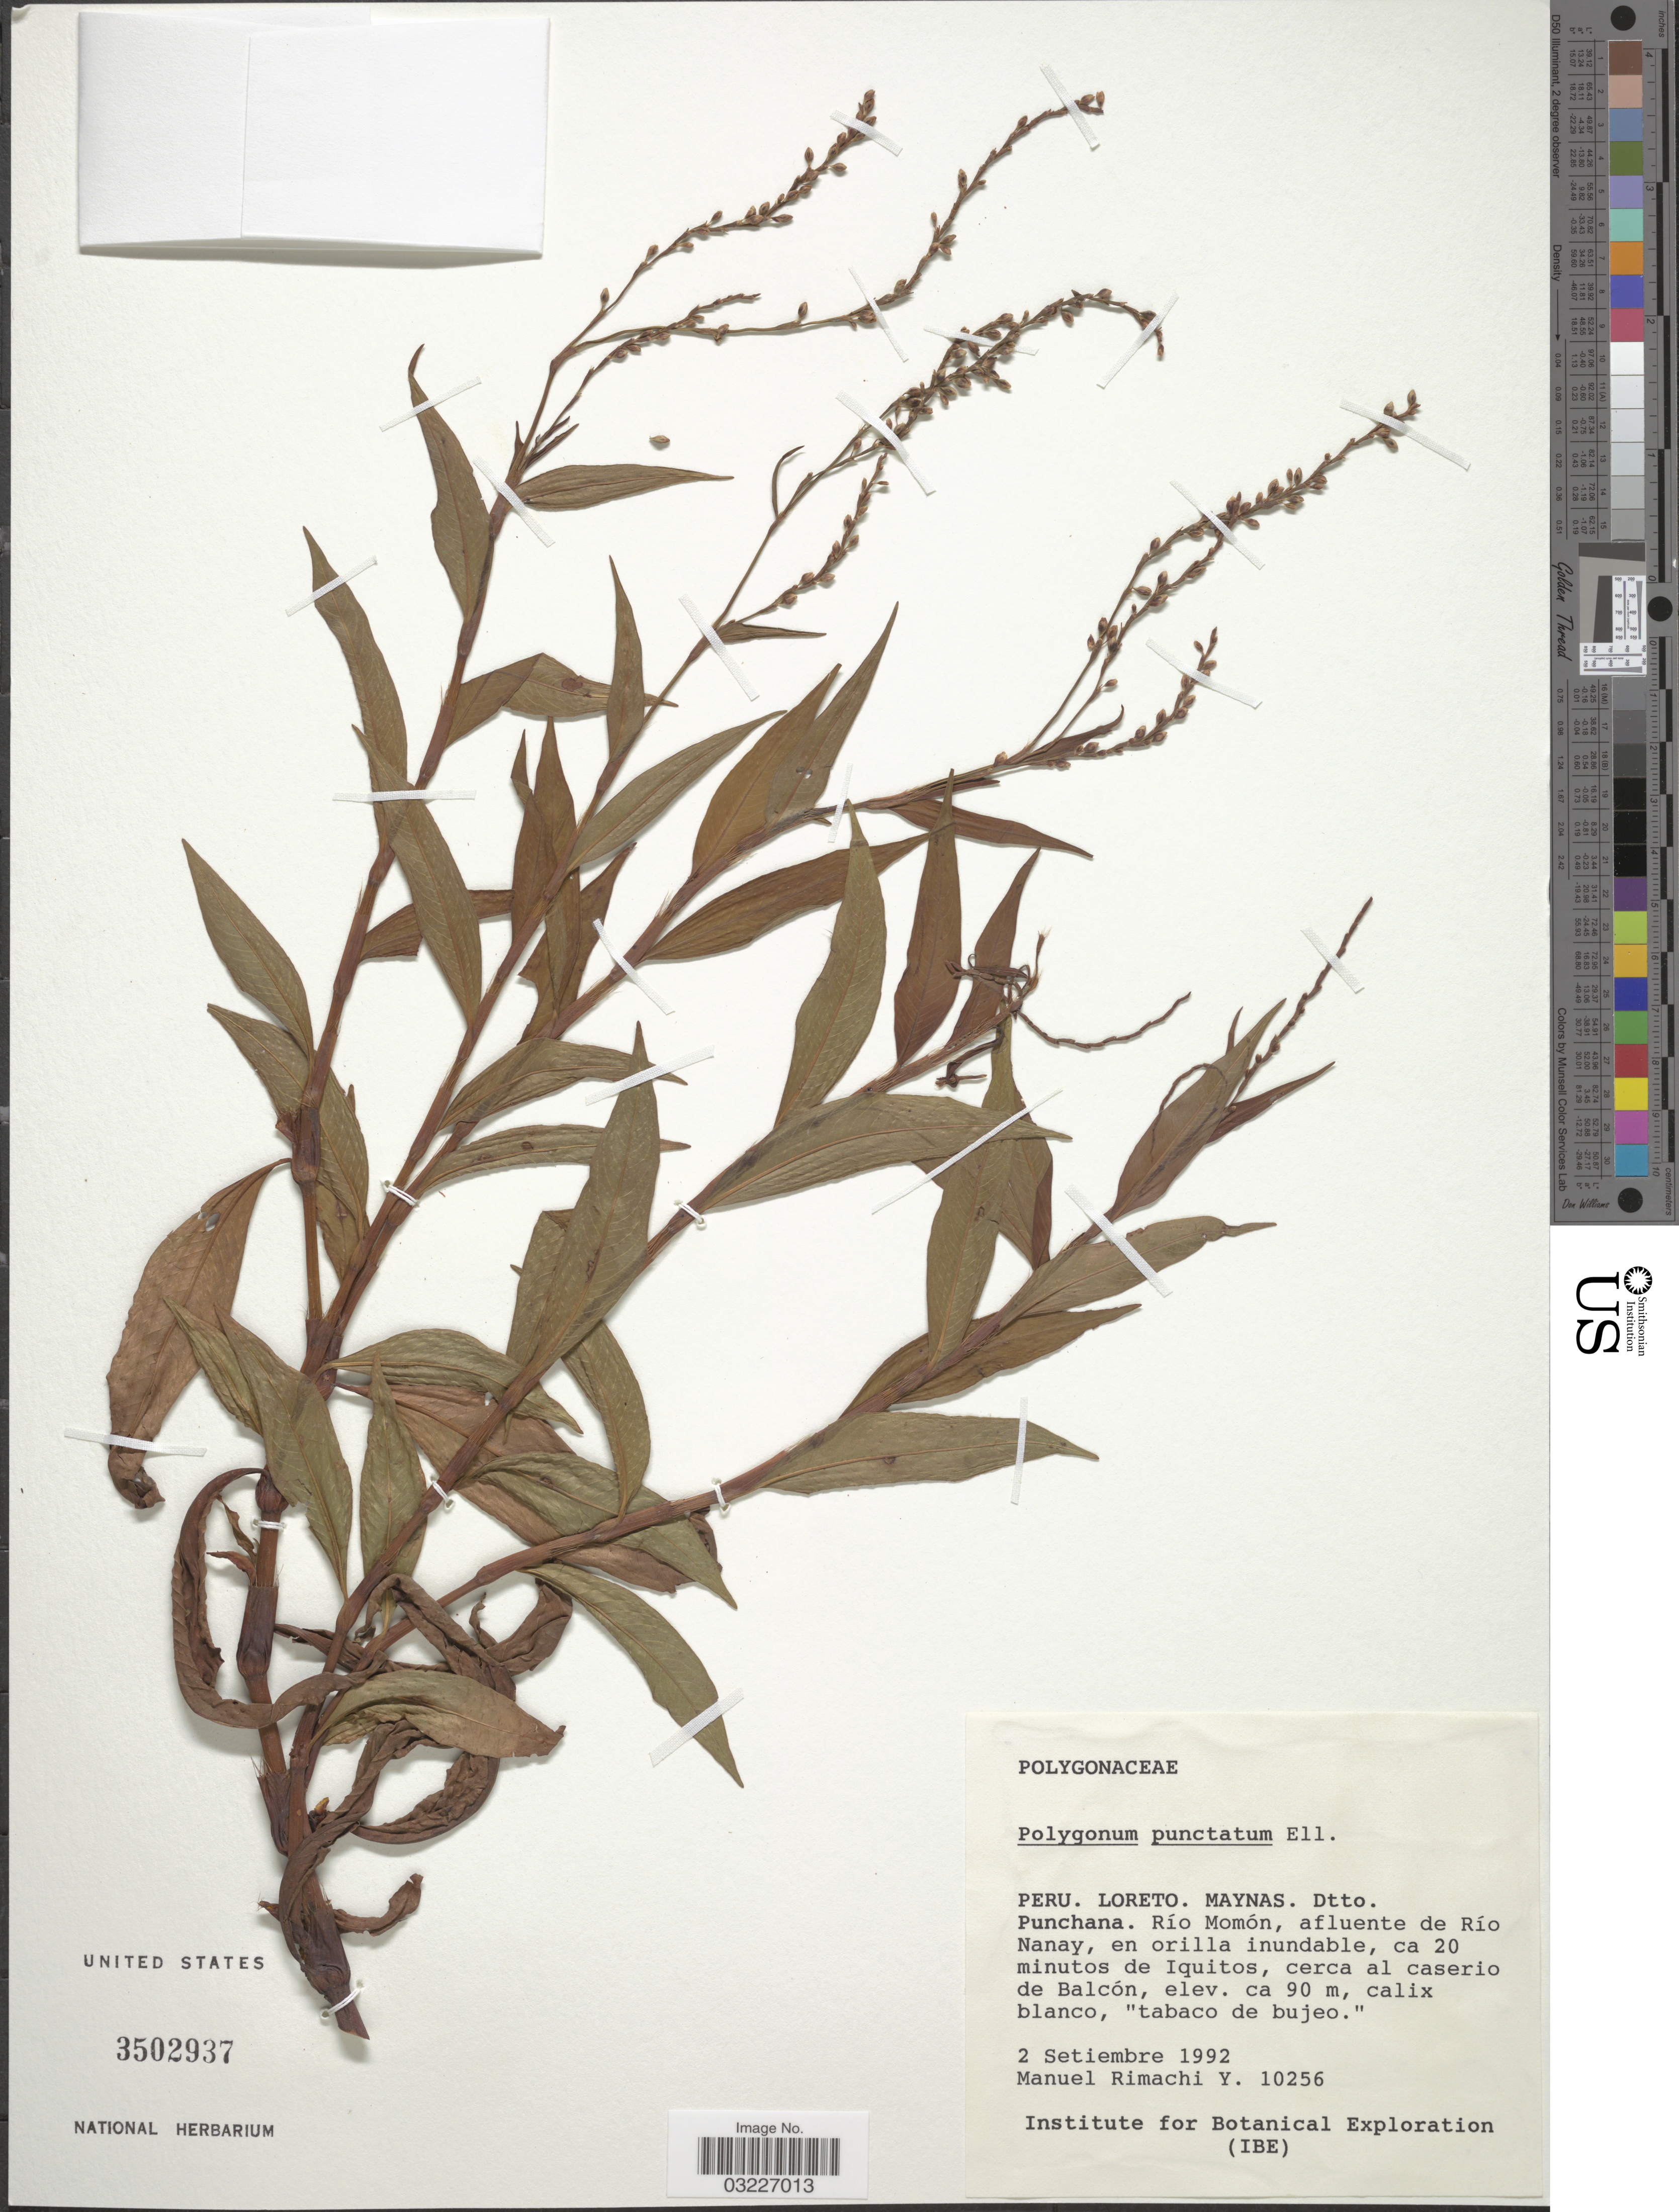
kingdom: Plantae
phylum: Tracheophyta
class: Magnoliopsida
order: Caryophyllales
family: Polygonaceae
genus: Polygonum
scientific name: Polygonum opelousanum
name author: Riddell ex Small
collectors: M. Rimachi Y.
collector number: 10256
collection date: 1992-09-02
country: Peru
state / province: Loreto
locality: Maynas. Dtto. Punchana. Río Momón, afluente de Río Nanay, en orilla inundable, ca 20 minutos de Iquitos, cerca al caserio de Balcón.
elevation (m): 90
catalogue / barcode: US 3502937